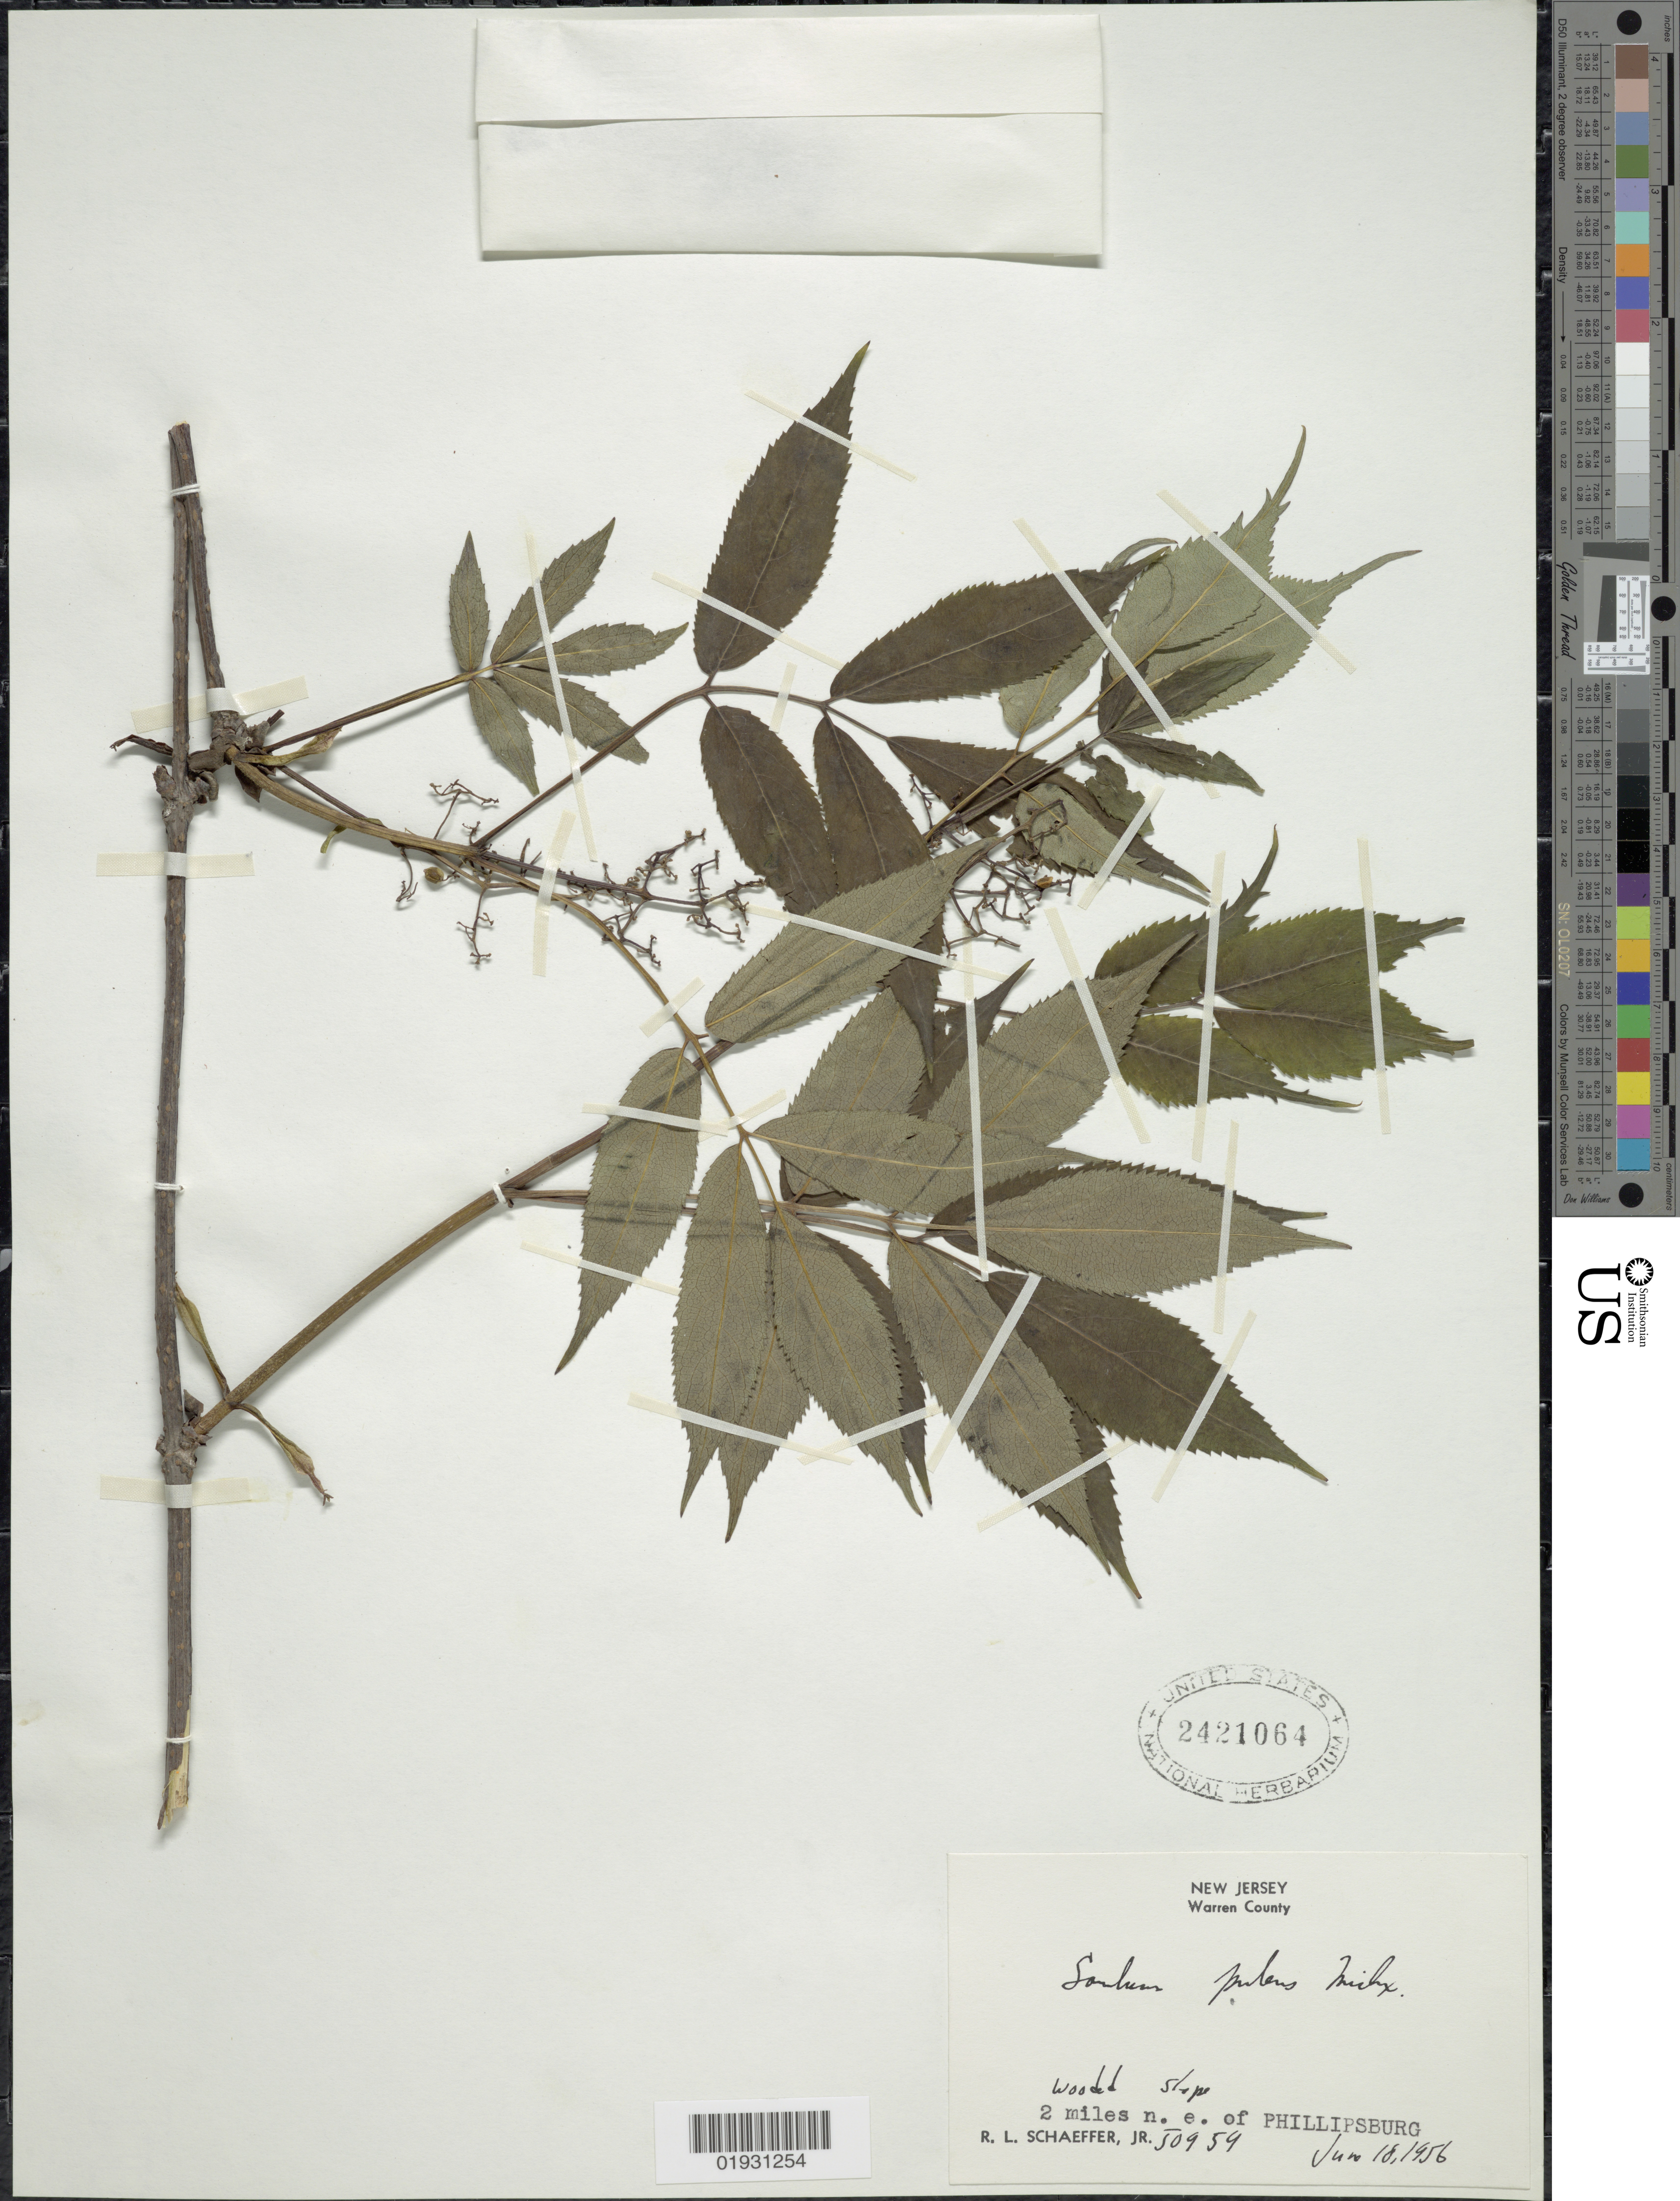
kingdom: Plantae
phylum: Tracheophyta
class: Magnoliopsida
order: Dipsacales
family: Viburnaceae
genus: Sambucus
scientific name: Sambucus racemosa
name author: L.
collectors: R. L. Schaeffer Jr.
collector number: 50954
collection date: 1956-06-18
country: United States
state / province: New Jersey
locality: Warren County, 2 miles n.e. of Phillipsburg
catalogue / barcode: US 2421064